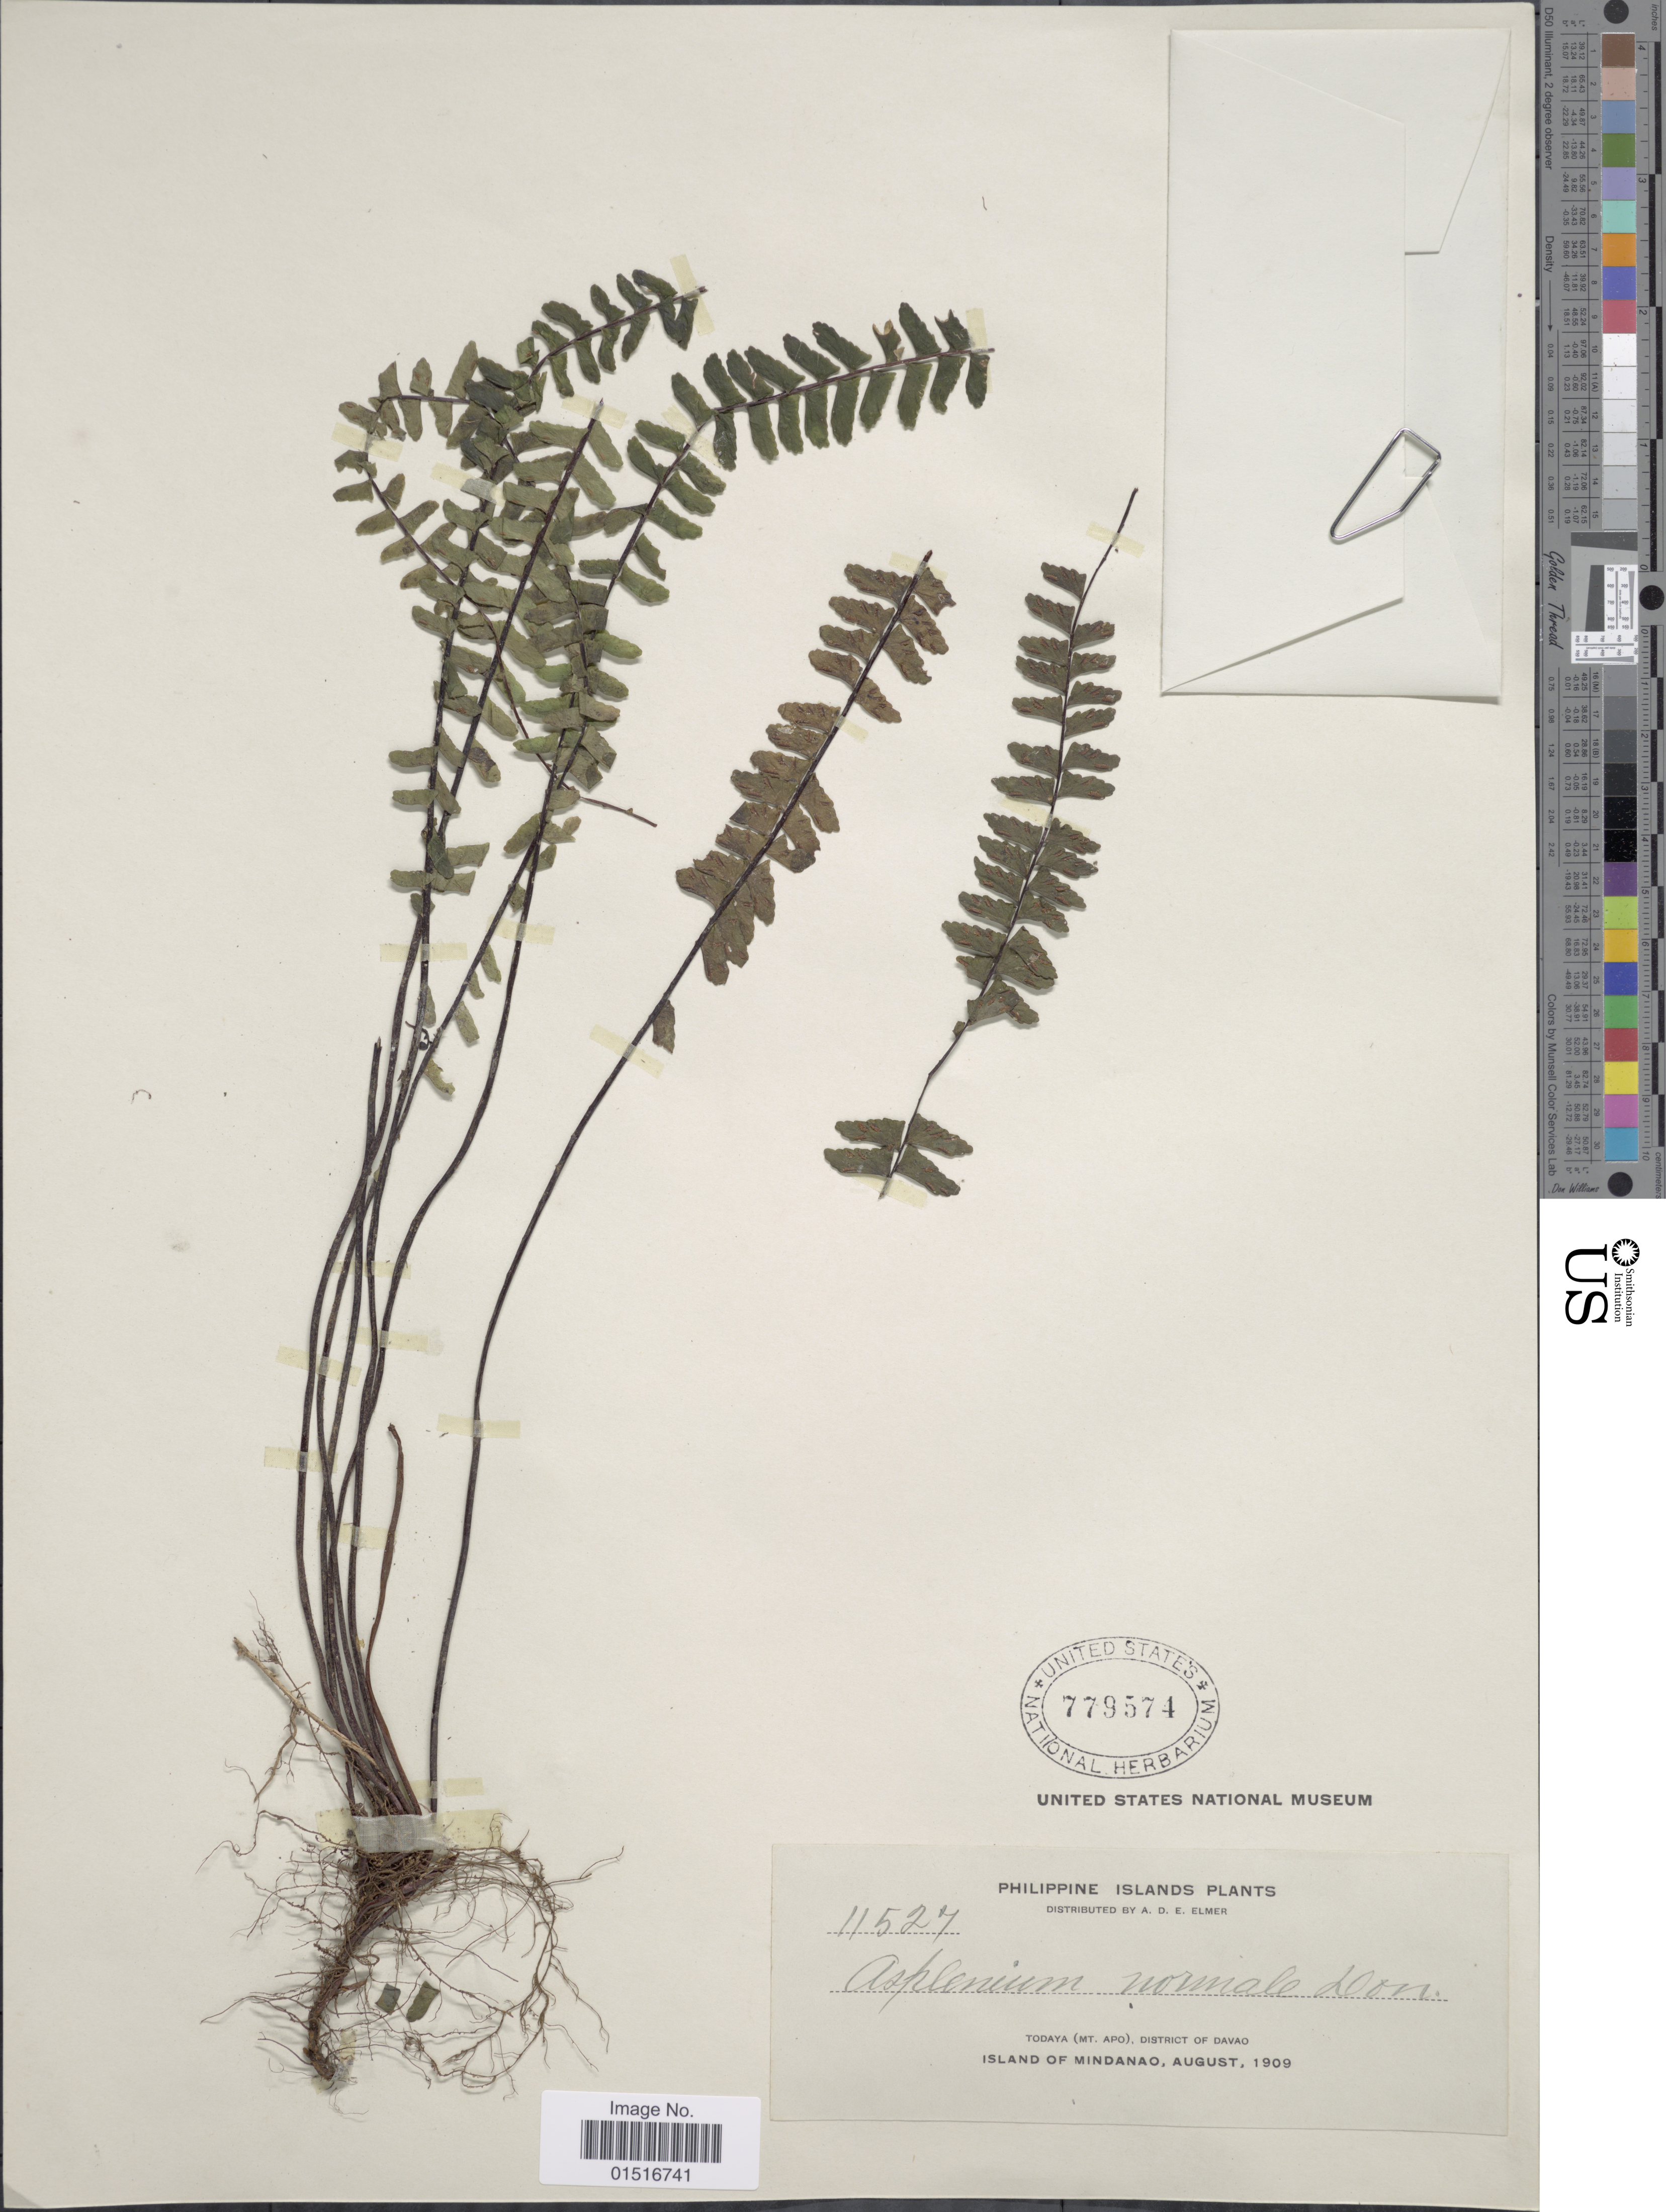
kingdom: Plantae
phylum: Tracheophyta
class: Polypodiopsida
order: Polypodiales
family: Aspleniaceae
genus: Asplenium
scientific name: Asplenium normale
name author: D. Don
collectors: A. D. E. Elmer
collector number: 11527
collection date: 1909-08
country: Philippines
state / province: Davao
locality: Todaya (Mt. Apo), District of Davao. Island of Mindanao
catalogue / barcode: US 779574